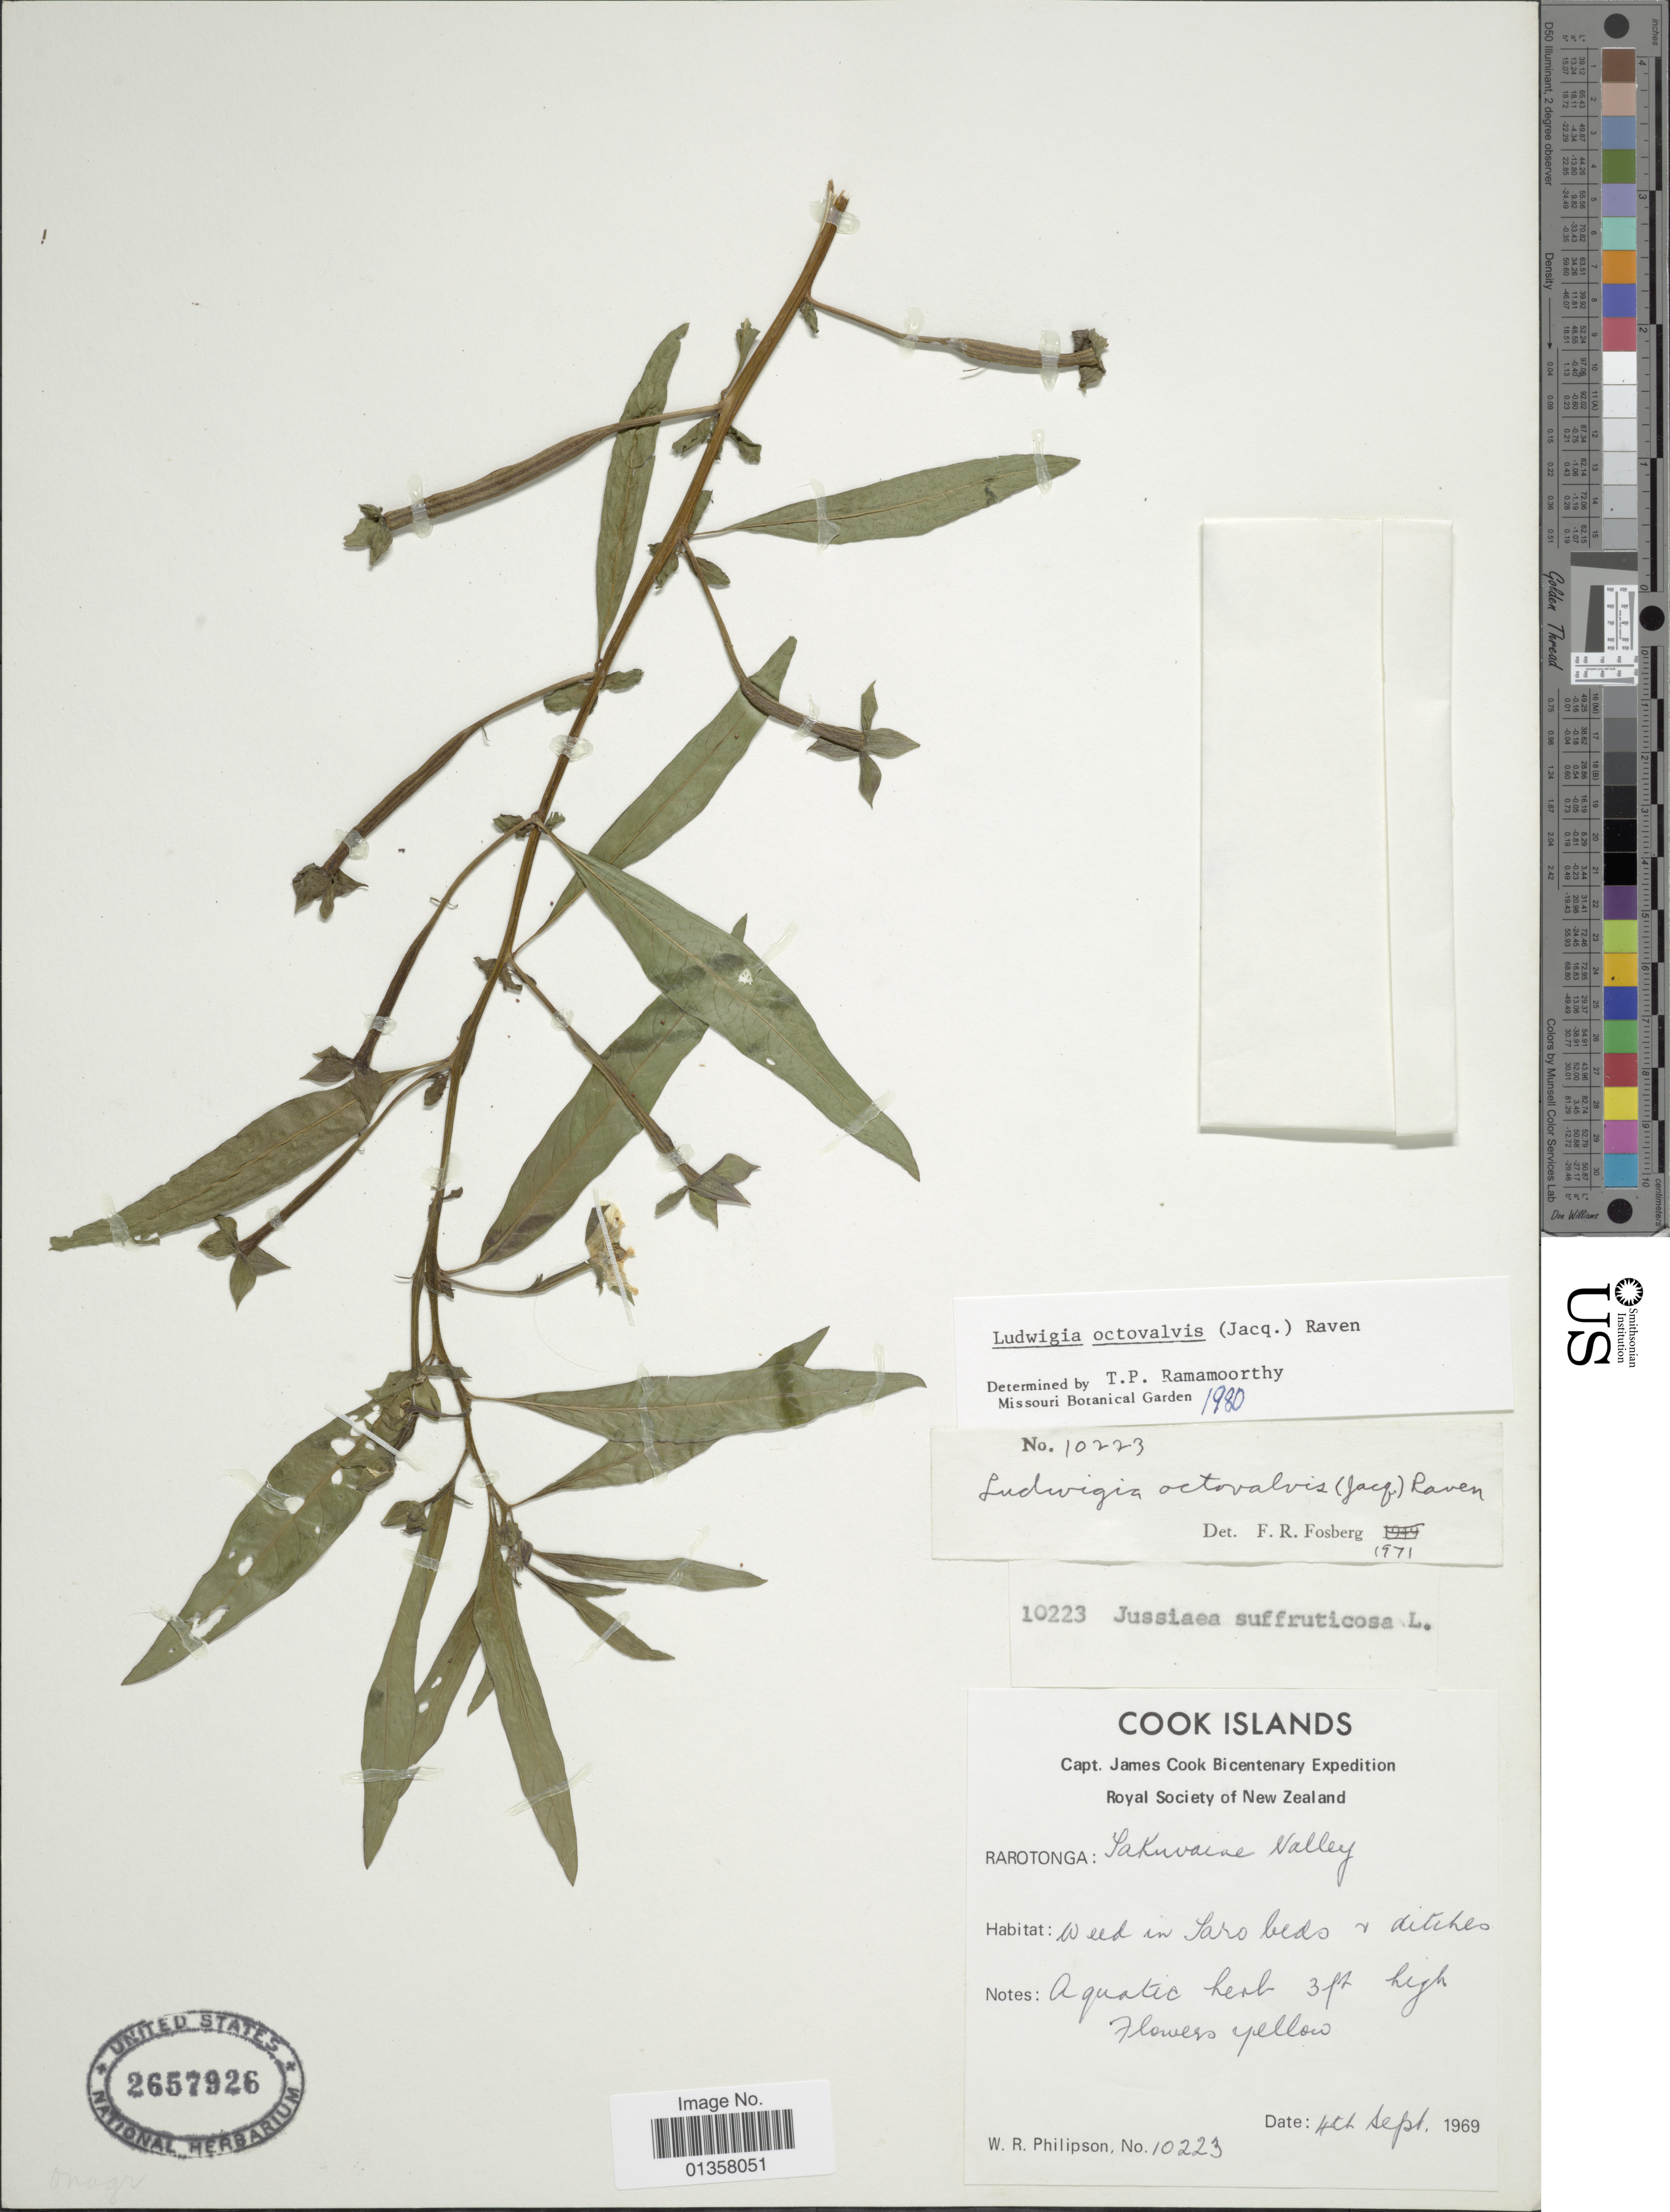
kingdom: Plantae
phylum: Tracheophyta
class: Magnoliopsida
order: Myrtales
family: Onagraceae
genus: Ludwigia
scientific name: Ludwigia octovalvis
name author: (Jacq.) P.H. Raven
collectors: W. R. Philipson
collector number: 10223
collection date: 1969-09-04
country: Cook Islands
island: Rarotonga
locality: Rarotonga: Sakuvaive Valley [interpreted]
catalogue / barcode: US 2657926